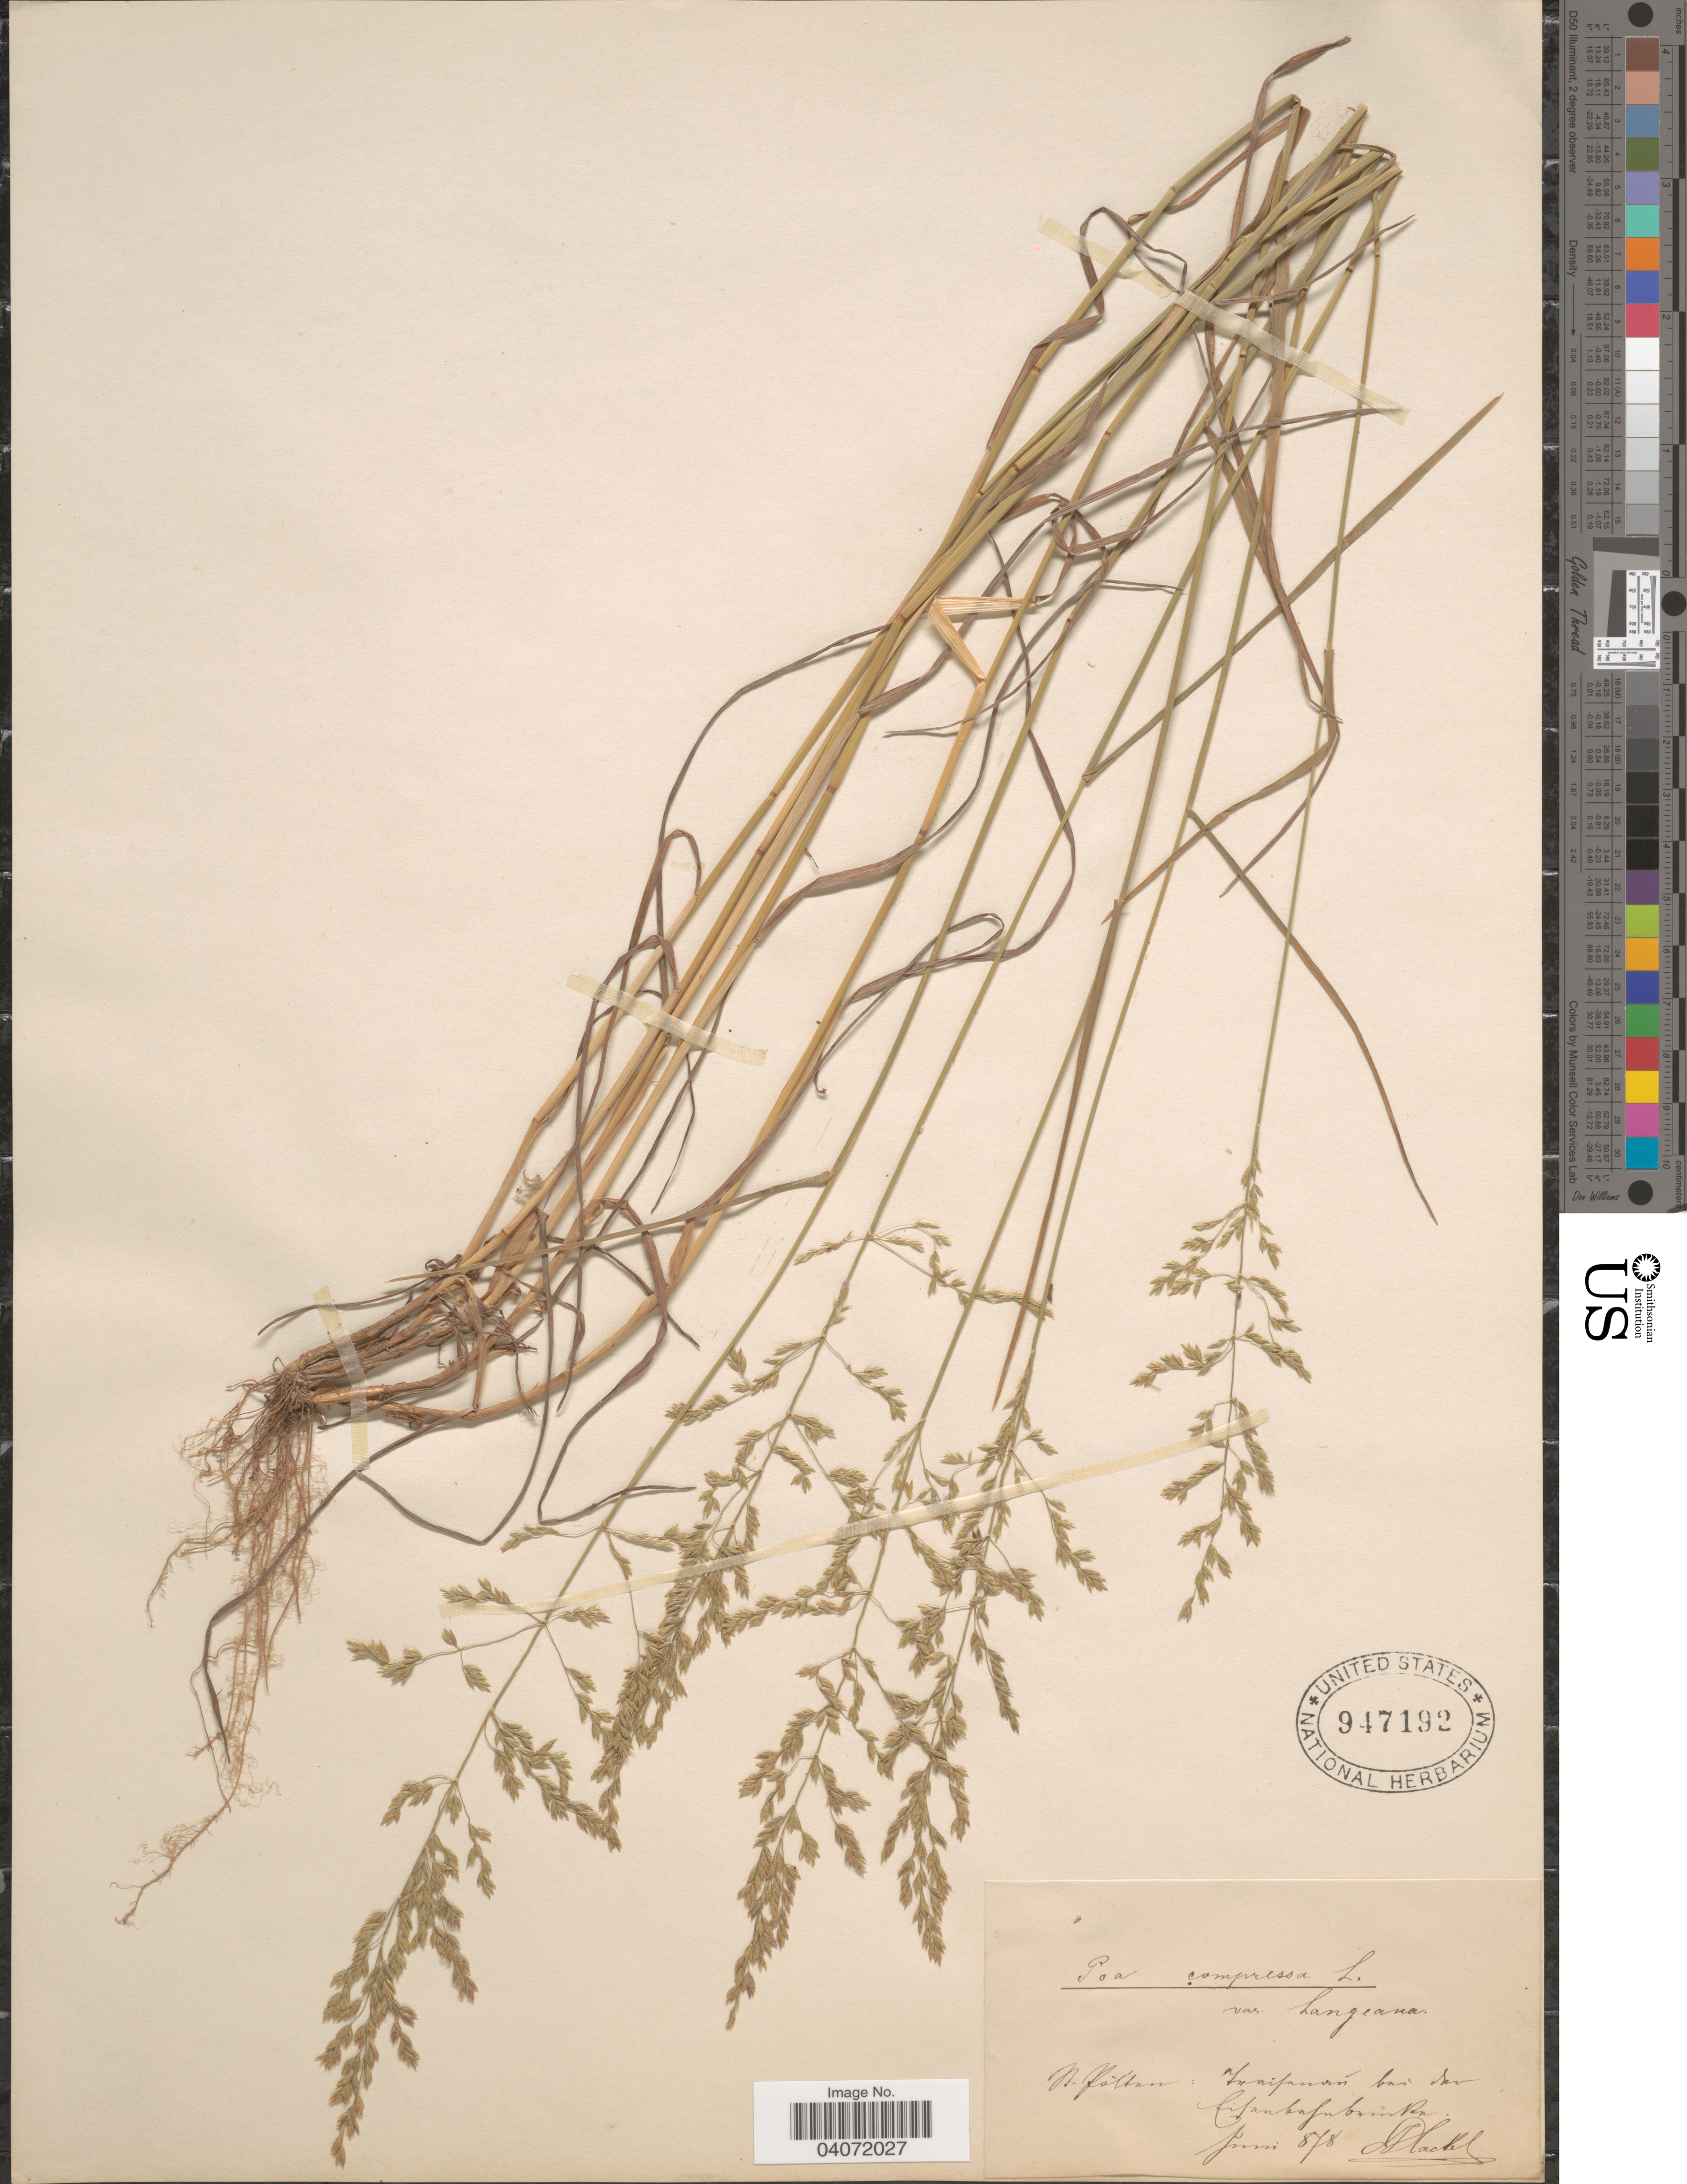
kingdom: Plantae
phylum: Tracheophyta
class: Liliopsida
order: Poales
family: Poaceae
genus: Poa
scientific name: Poa compressa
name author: L.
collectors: E. Hackel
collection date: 1878-06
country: Austria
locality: N. Poltan: Innifanon bei der Cifanbafubrinra [interpreted].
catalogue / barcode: US 947192